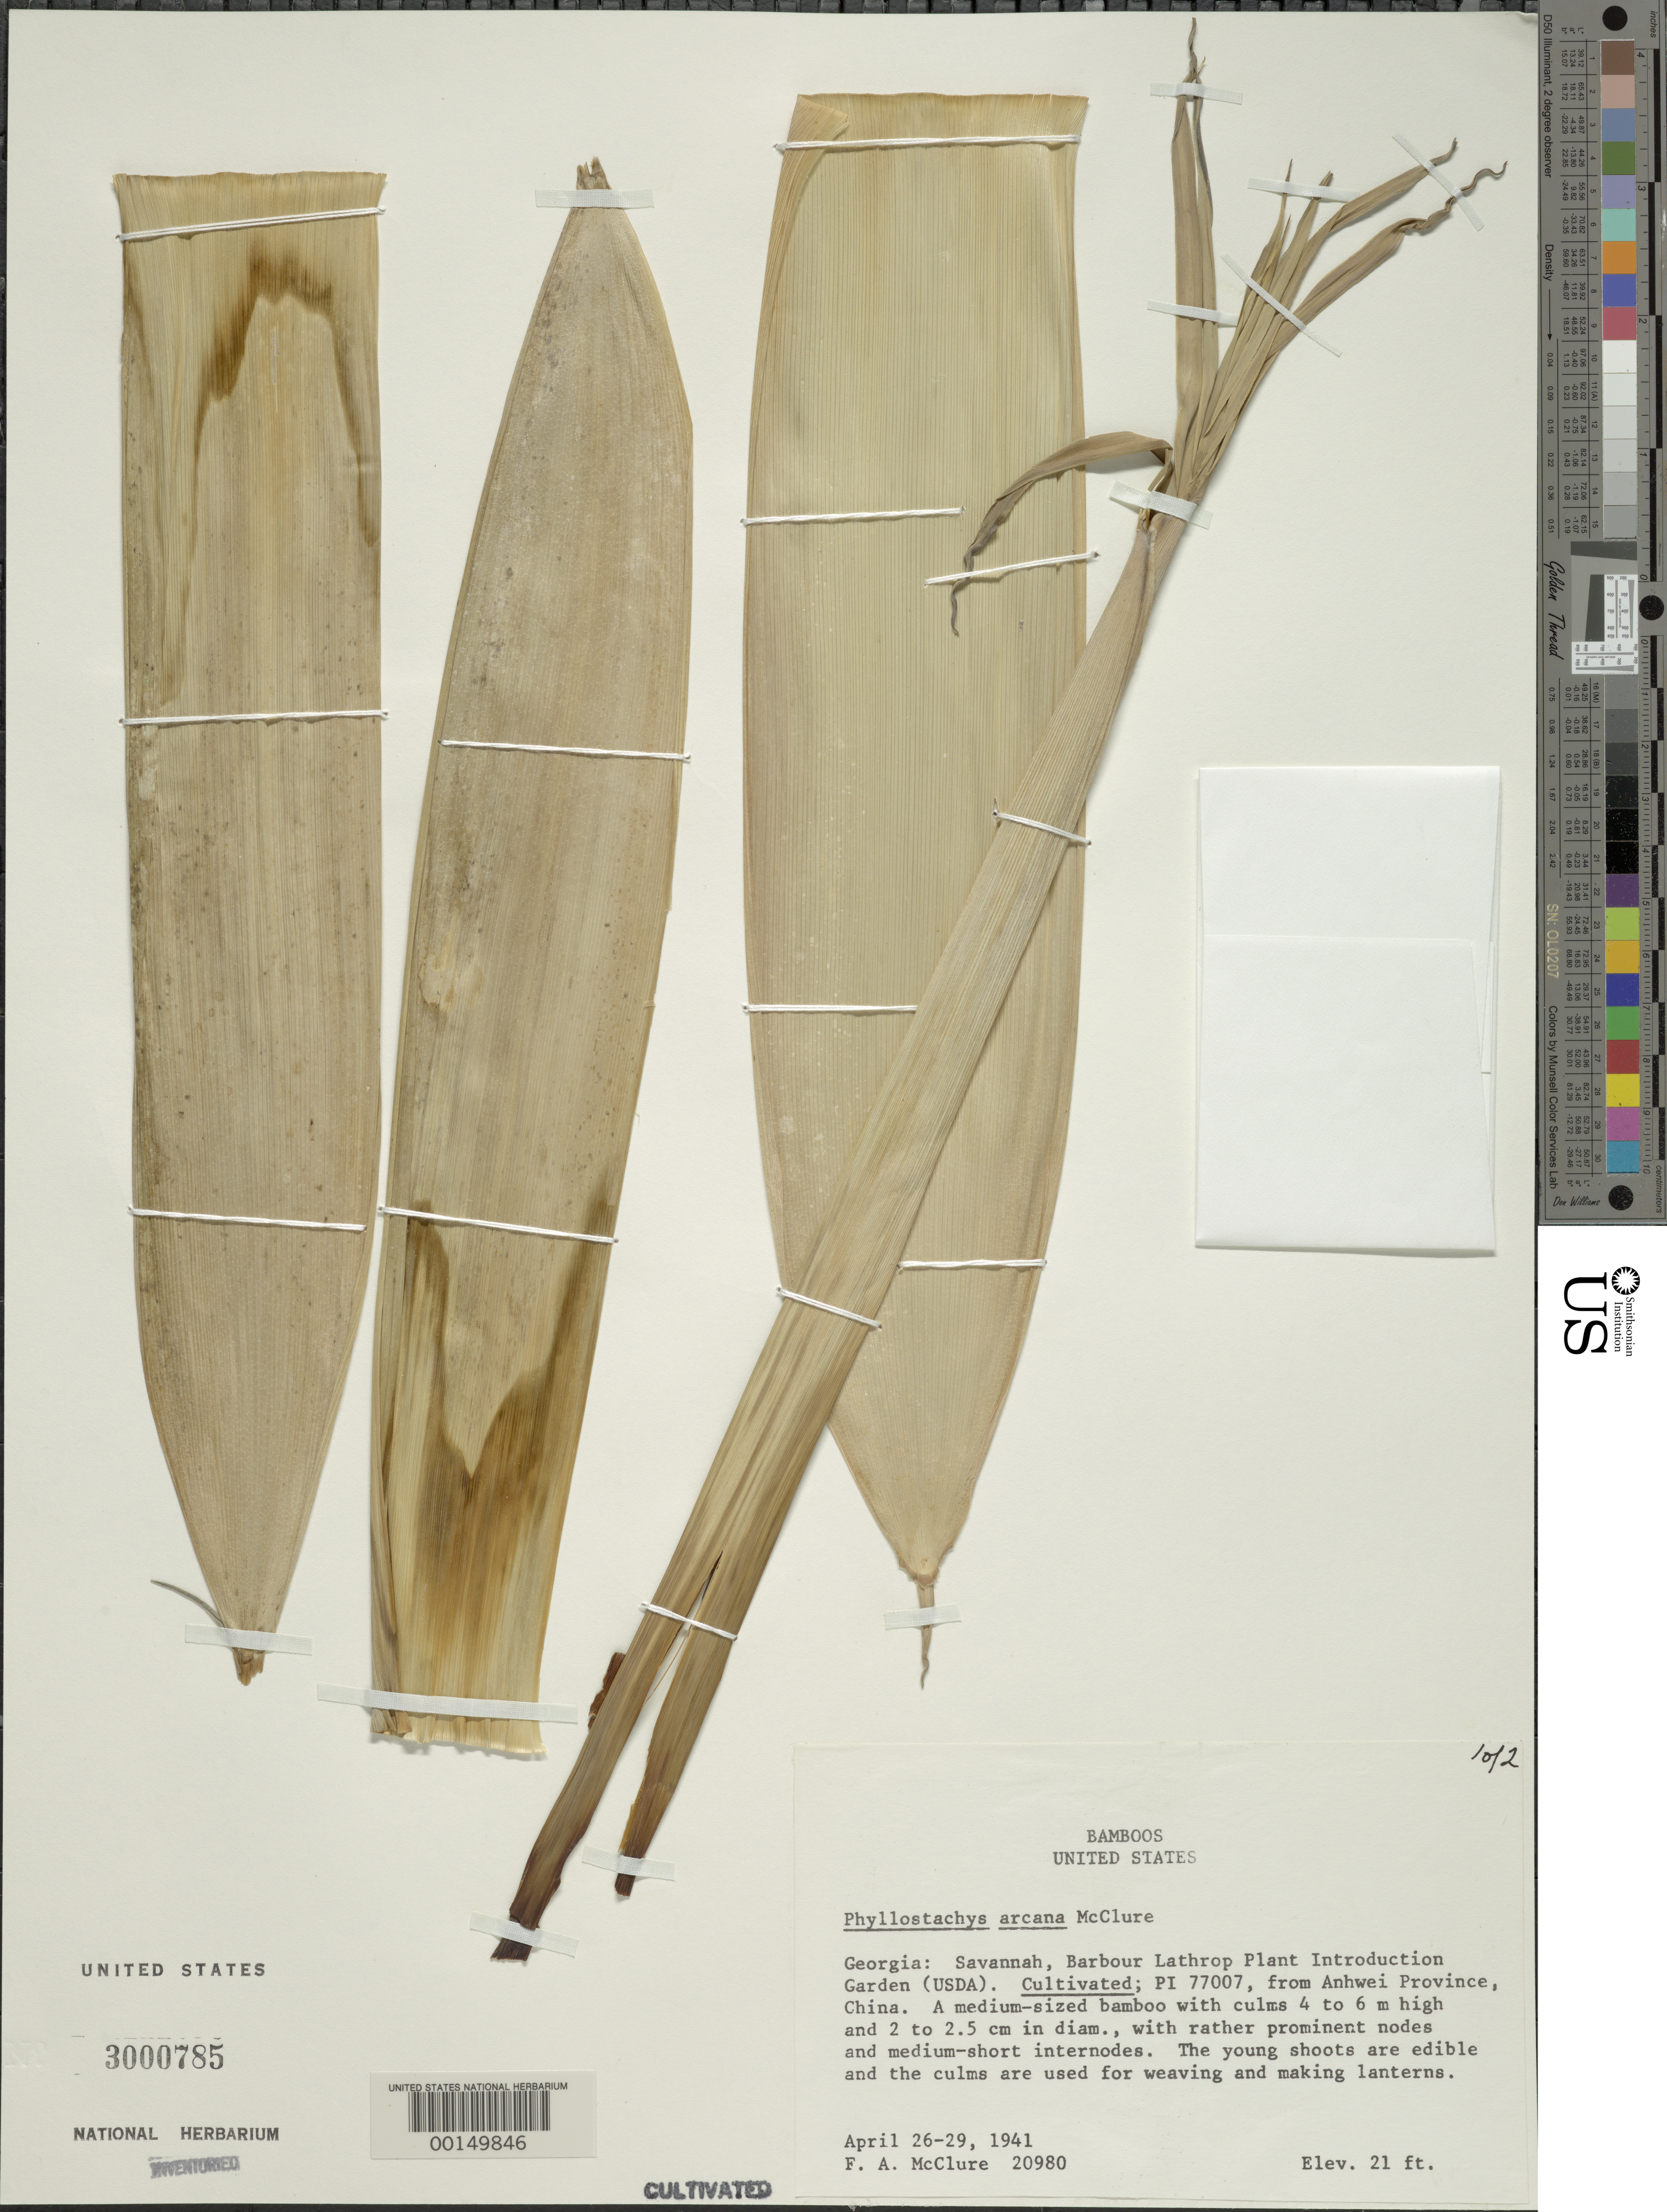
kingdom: Plantae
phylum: Tracheophyta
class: Liliopsida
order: Poales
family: Poaceae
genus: Phyllostachys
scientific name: Phyllostachys arcana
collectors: F. A. McClure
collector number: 20980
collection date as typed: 26 Apr 1941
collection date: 1941-04-26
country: United States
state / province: Georgia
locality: Savannah, barbour lathrop plant intro. garden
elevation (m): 6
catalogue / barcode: US 3000785